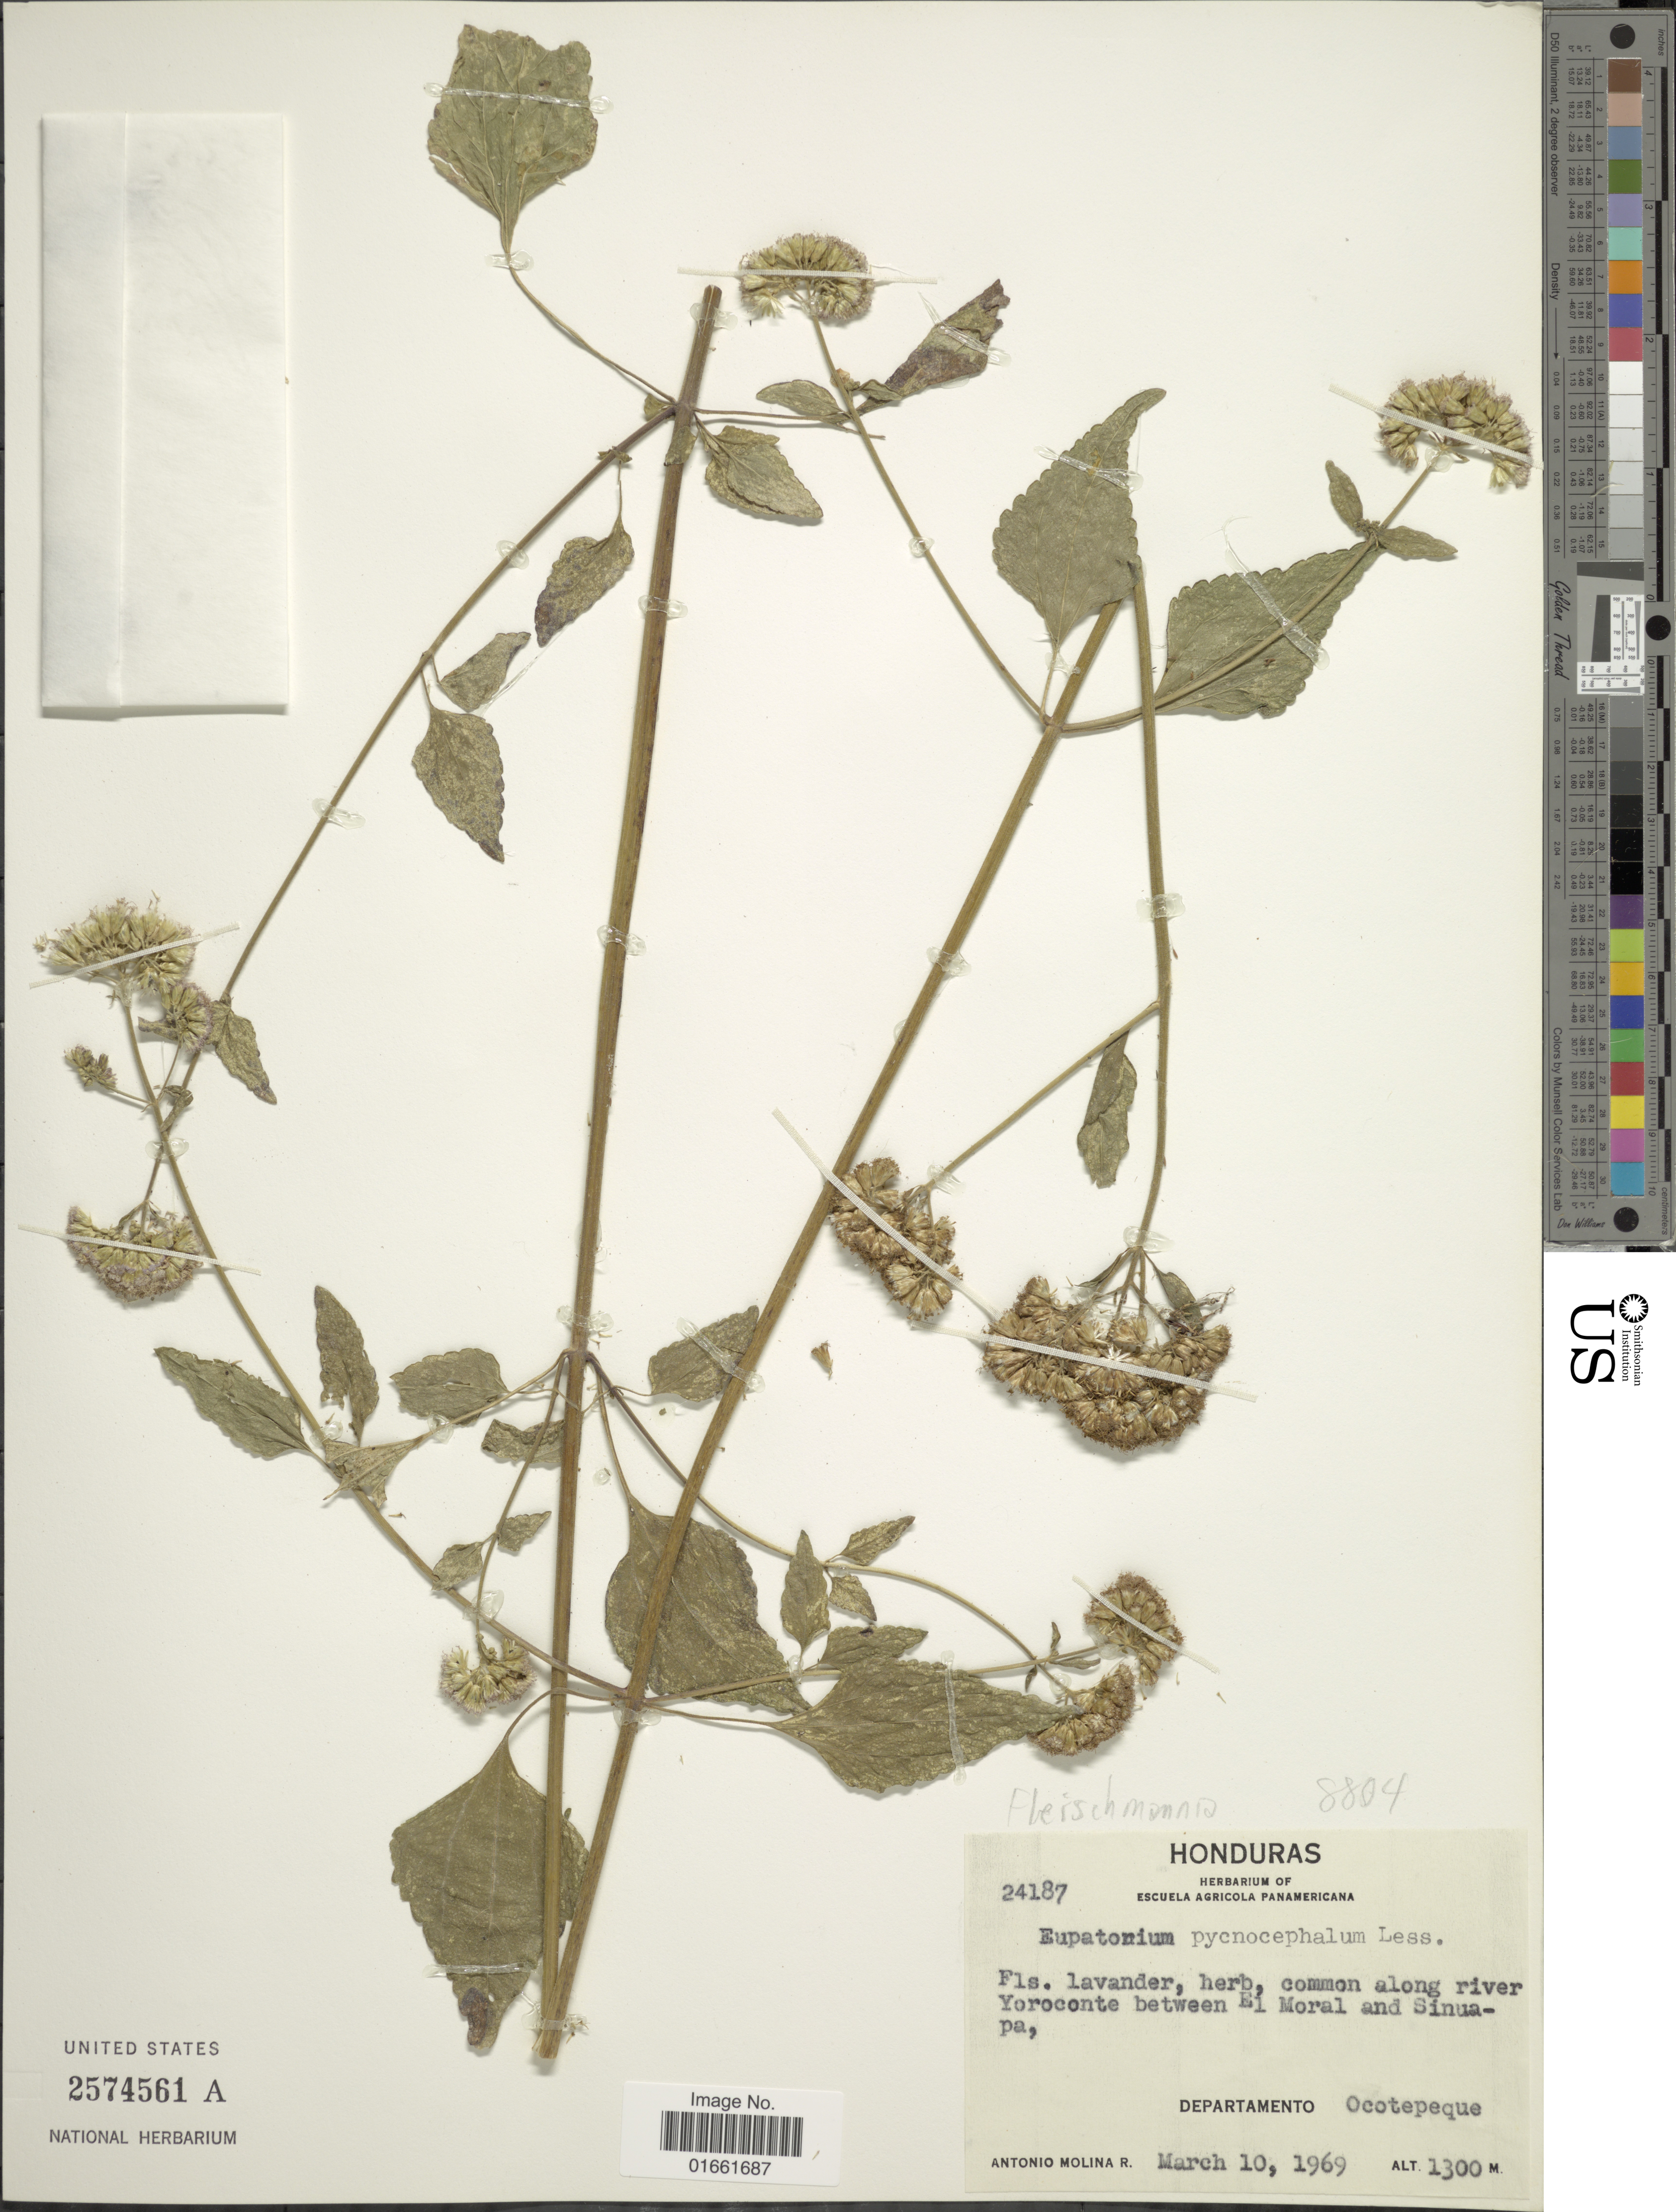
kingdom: Plantae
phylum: Tracheophyta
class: Magnoliopsida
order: Asterales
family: Asteraceae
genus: Fleischmannia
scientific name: Fleischmannia pratensis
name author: (Klatt) R.M. King & H. Rob.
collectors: A. Molina R.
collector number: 24187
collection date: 1969-03-10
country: Honduras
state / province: Ocotepeque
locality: Along the river Yoroconte between El Moral and Sinuapa, Departamento Ocetepeque.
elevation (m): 1300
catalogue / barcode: US 2574561A